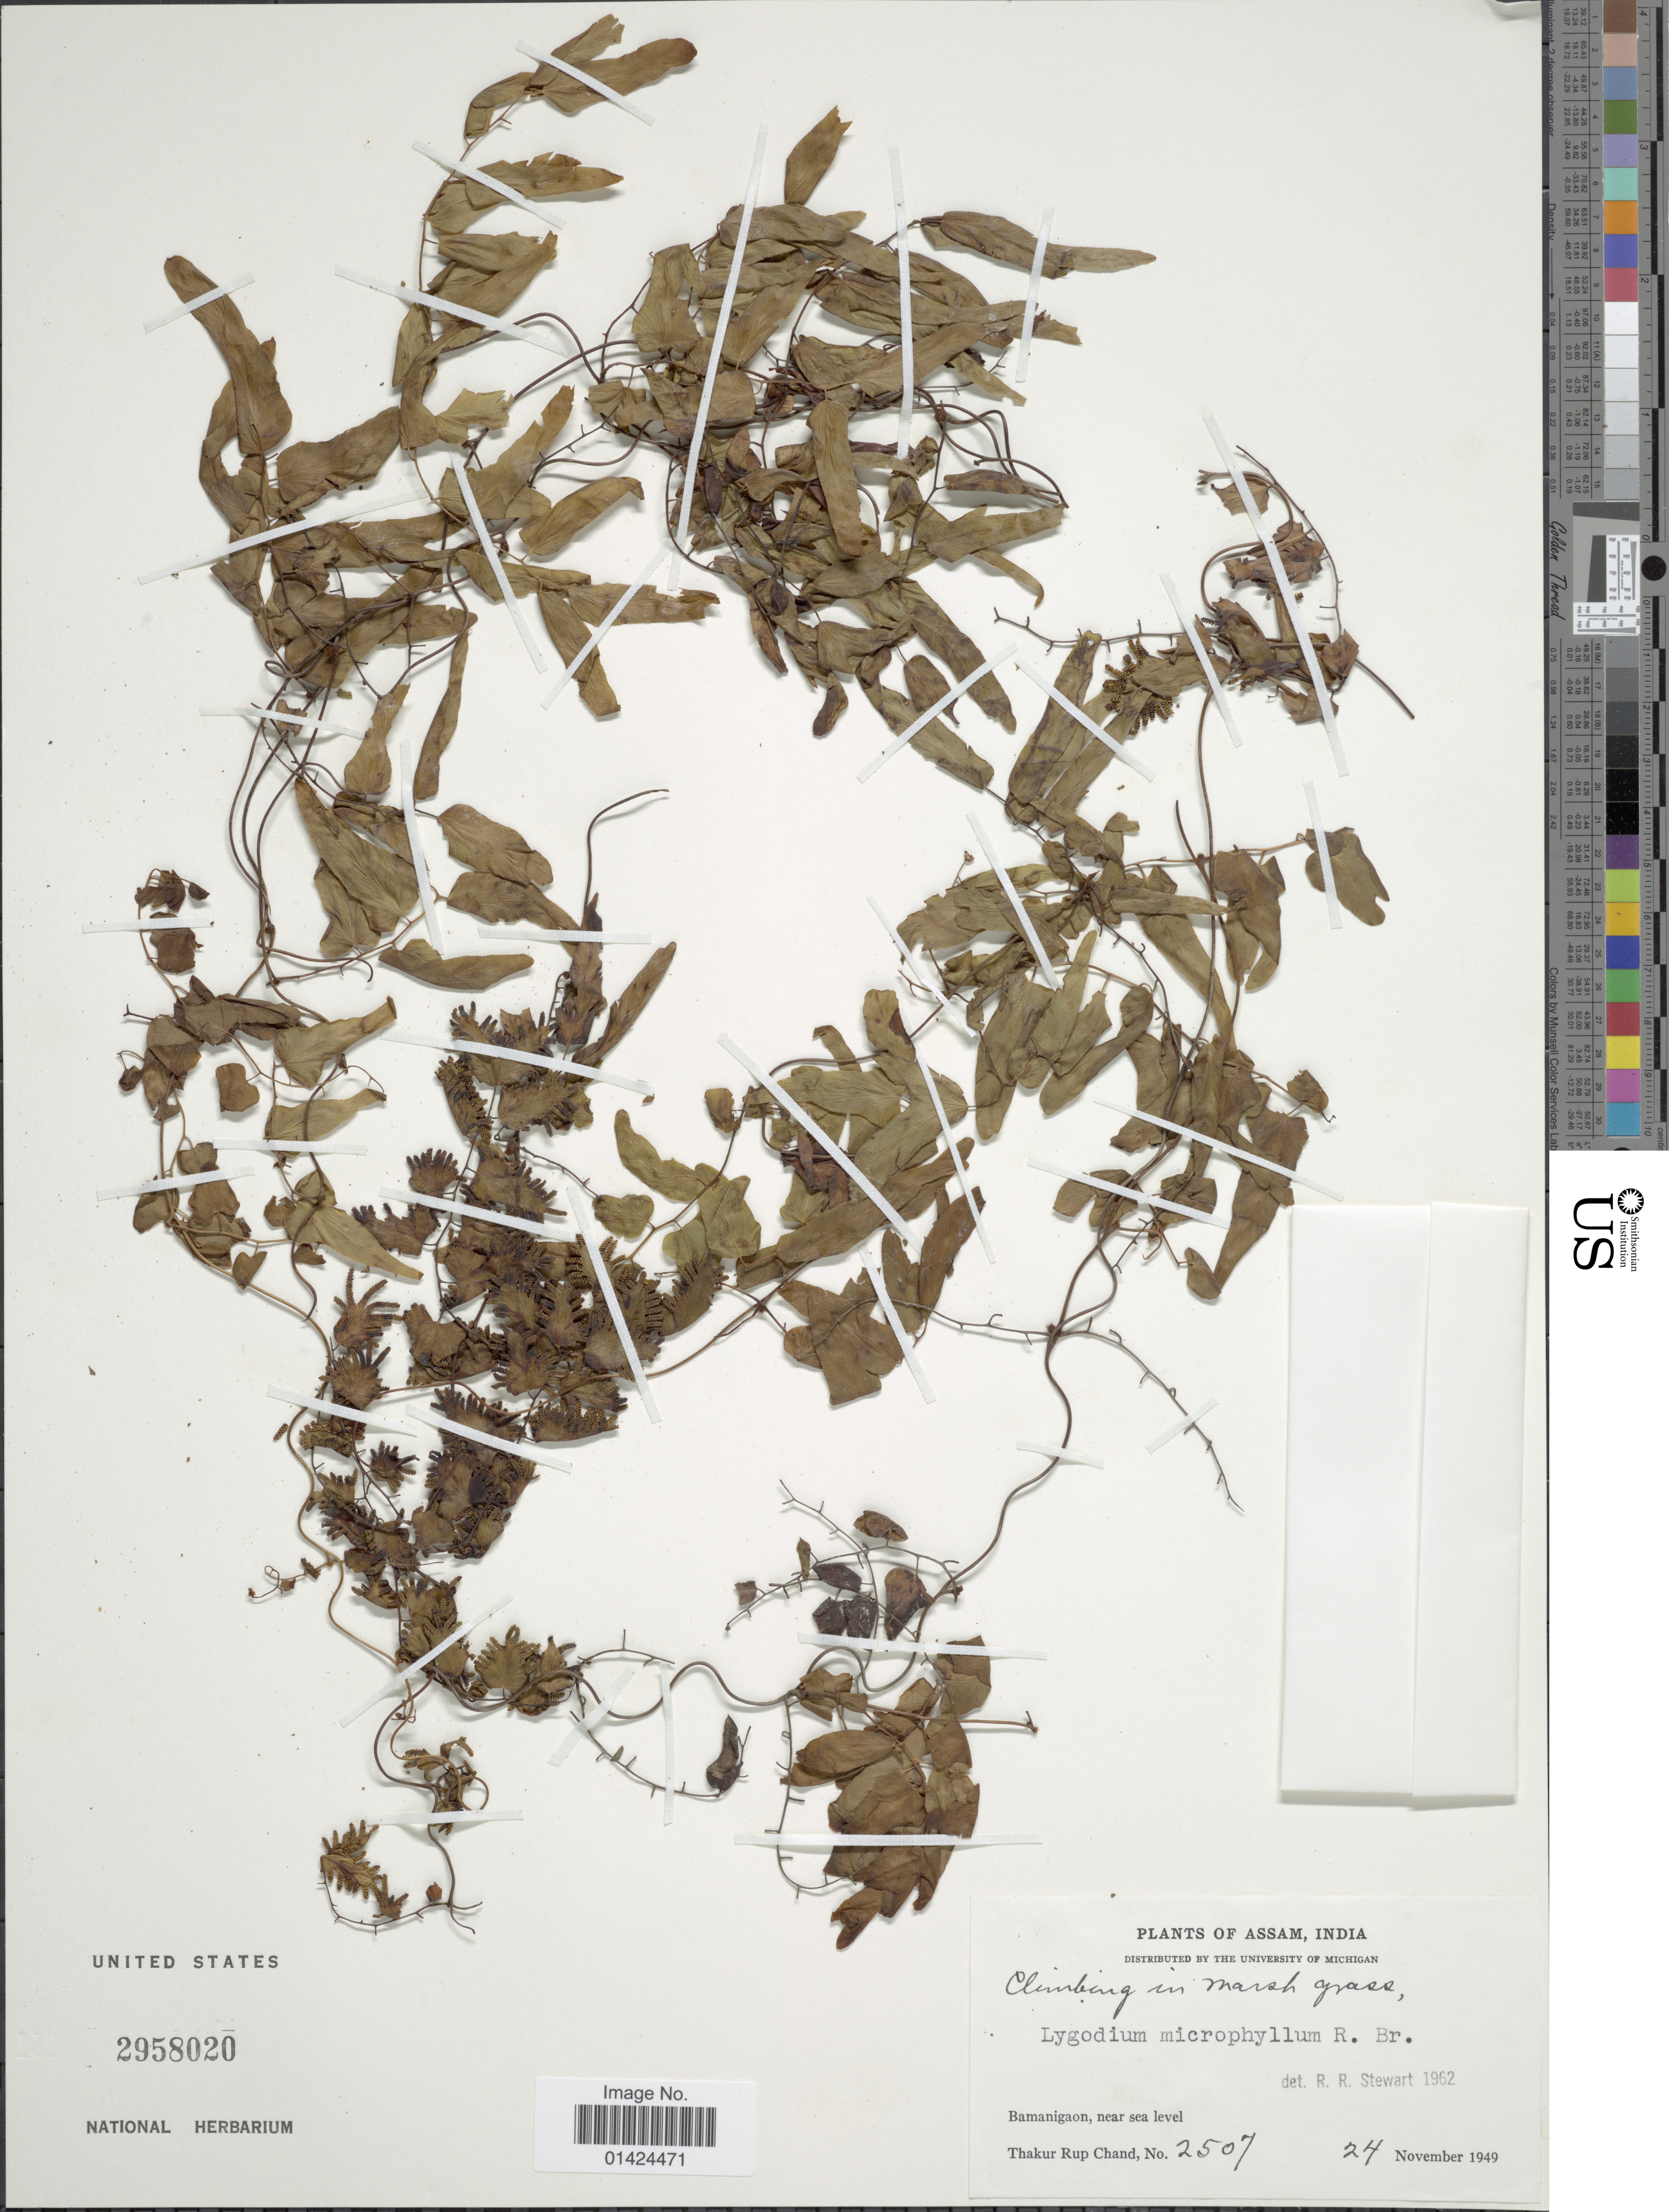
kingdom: Plantae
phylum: Tracheophyta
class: Polypodiopsida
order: Schizaeales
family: Lygodiaceae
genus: Lygodium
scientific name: Lygodium microphyllum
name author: (Cav.) R. Br.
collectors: T. R. Chand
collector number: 2507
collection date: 1949-11-24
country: India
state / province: Assam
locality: Bamanigaon, near sea level.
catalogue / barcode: US 2958020